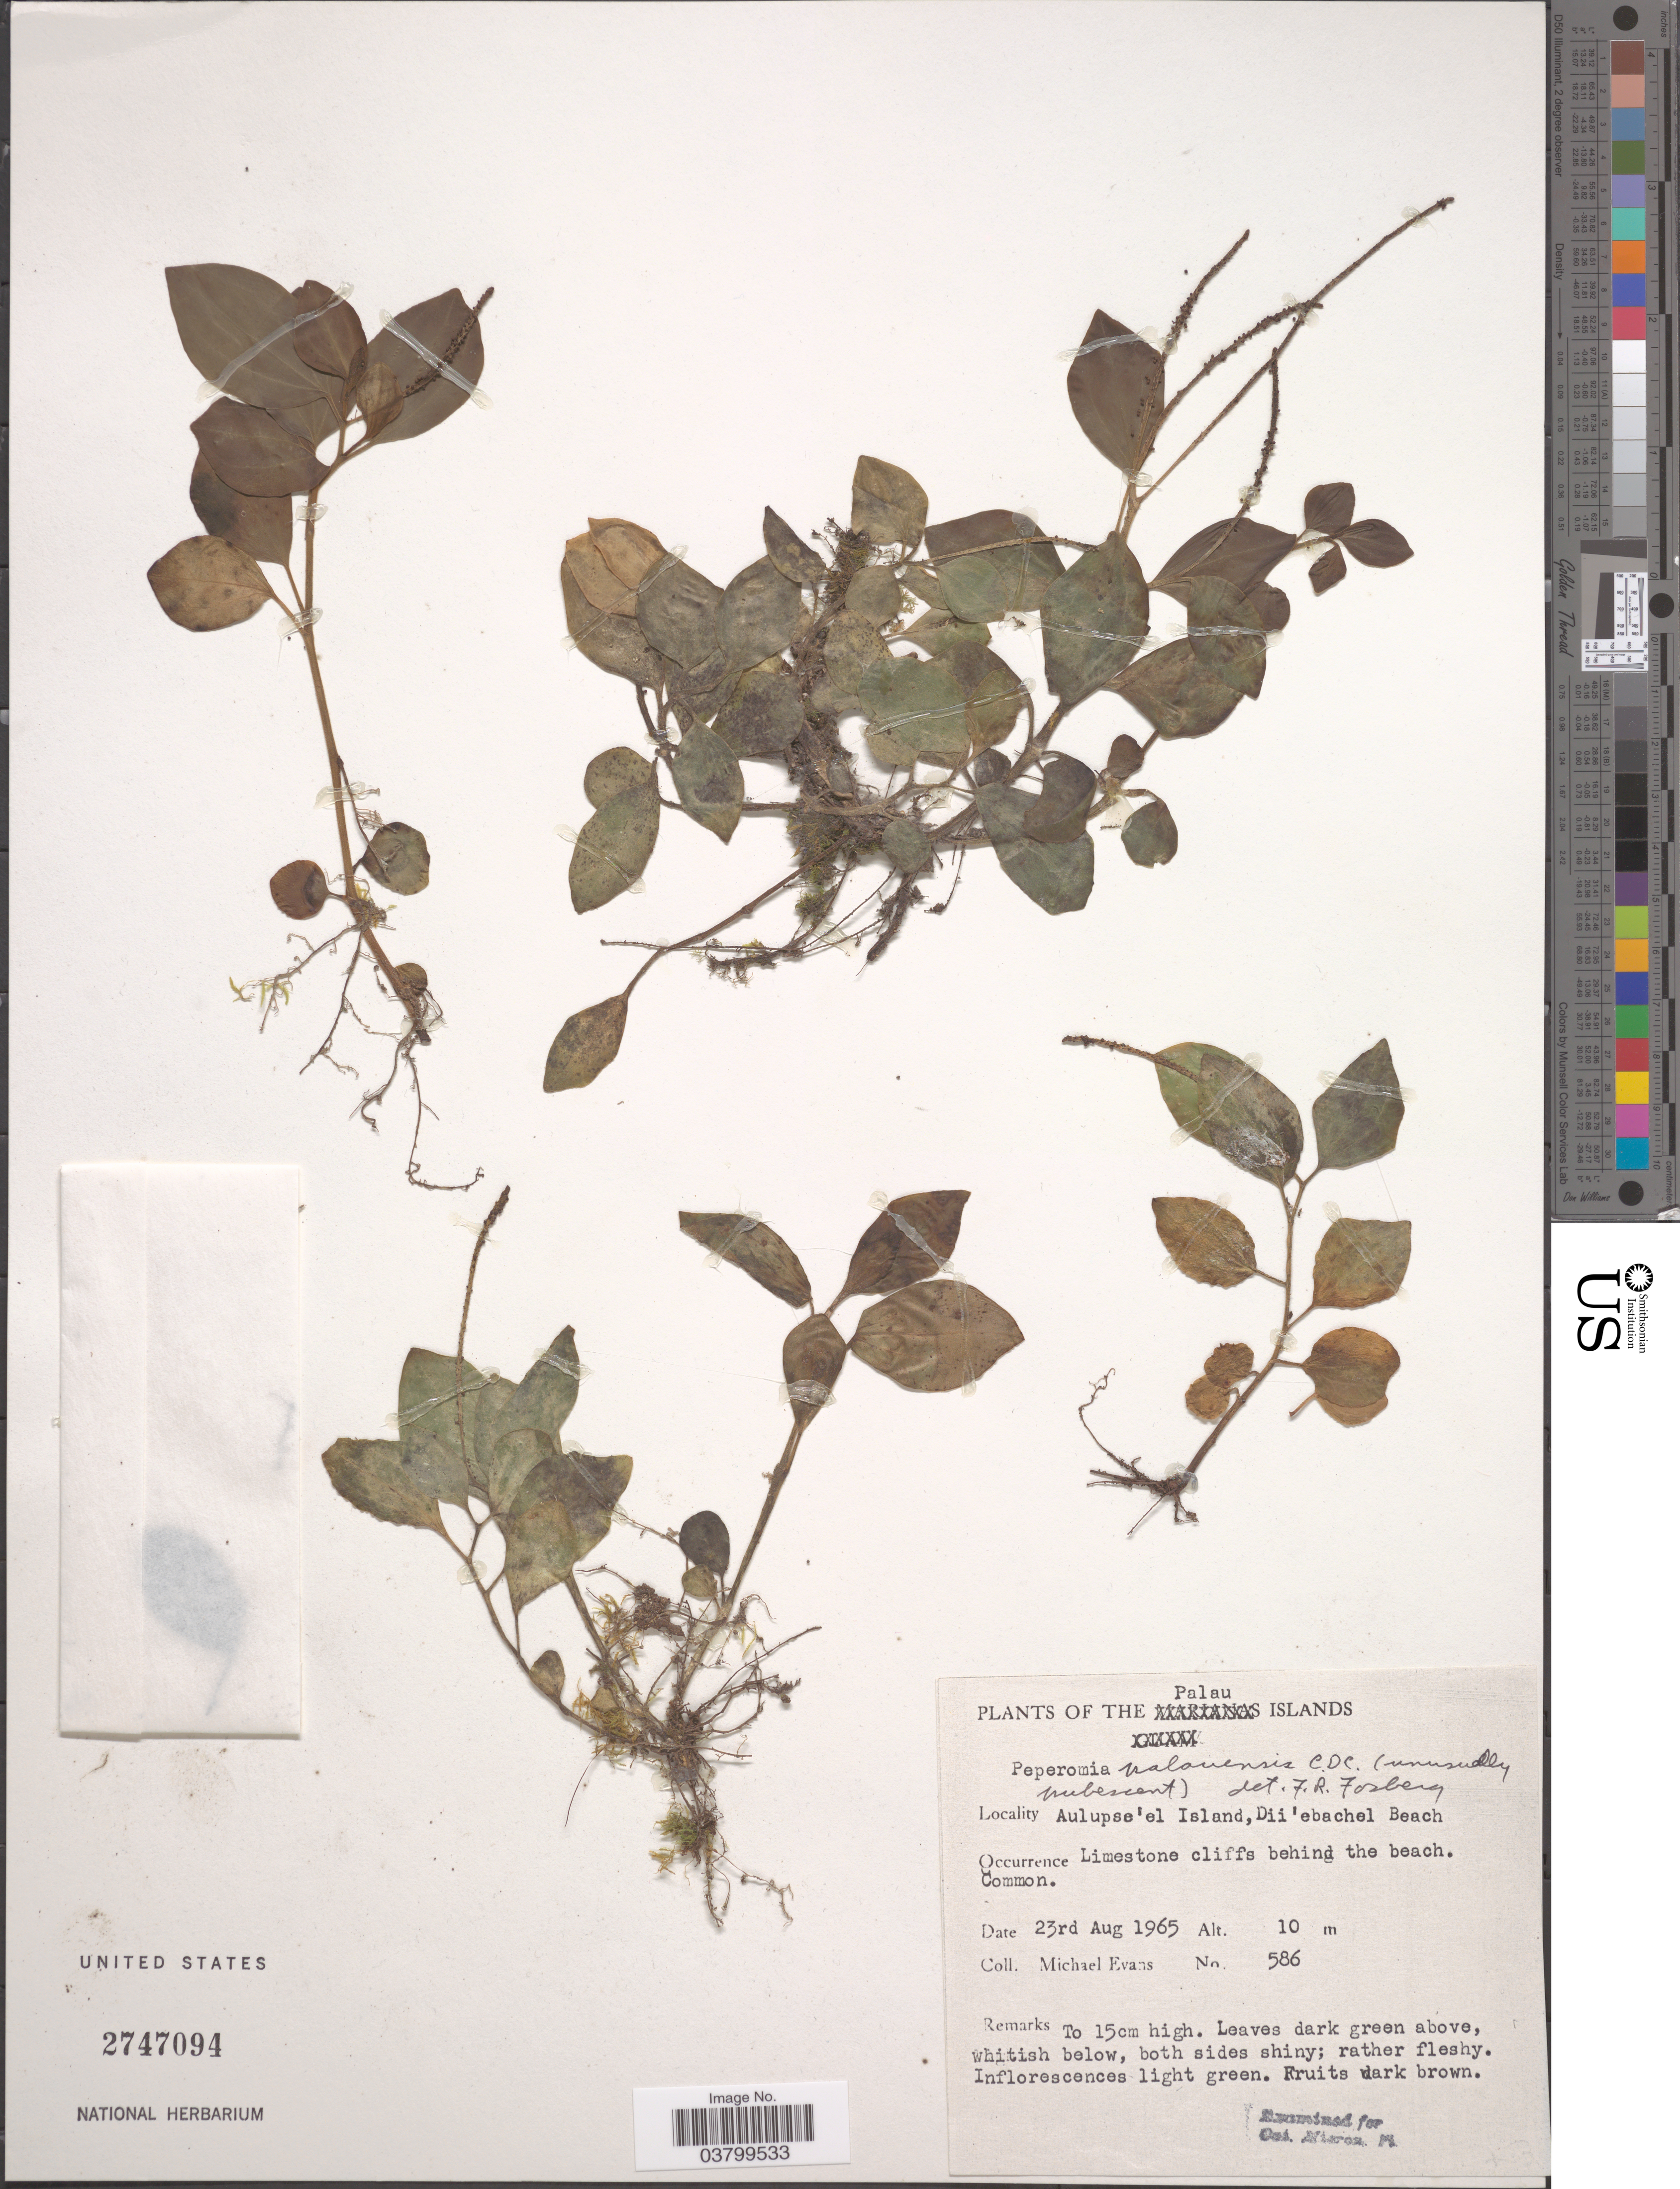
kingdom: Plantae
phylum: Tracheophyta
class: Magnoliopsida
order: Piperales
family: Piperaceae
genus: Peperomia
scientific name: Peperomia palauensis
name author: C. DC.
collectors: M. Evans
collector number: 586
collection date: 1965-08-23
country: Palau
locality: The Palau Islands. Aulupse'el Island, Dii'ebachel Beach.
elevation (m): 10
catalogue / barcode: US 2747094